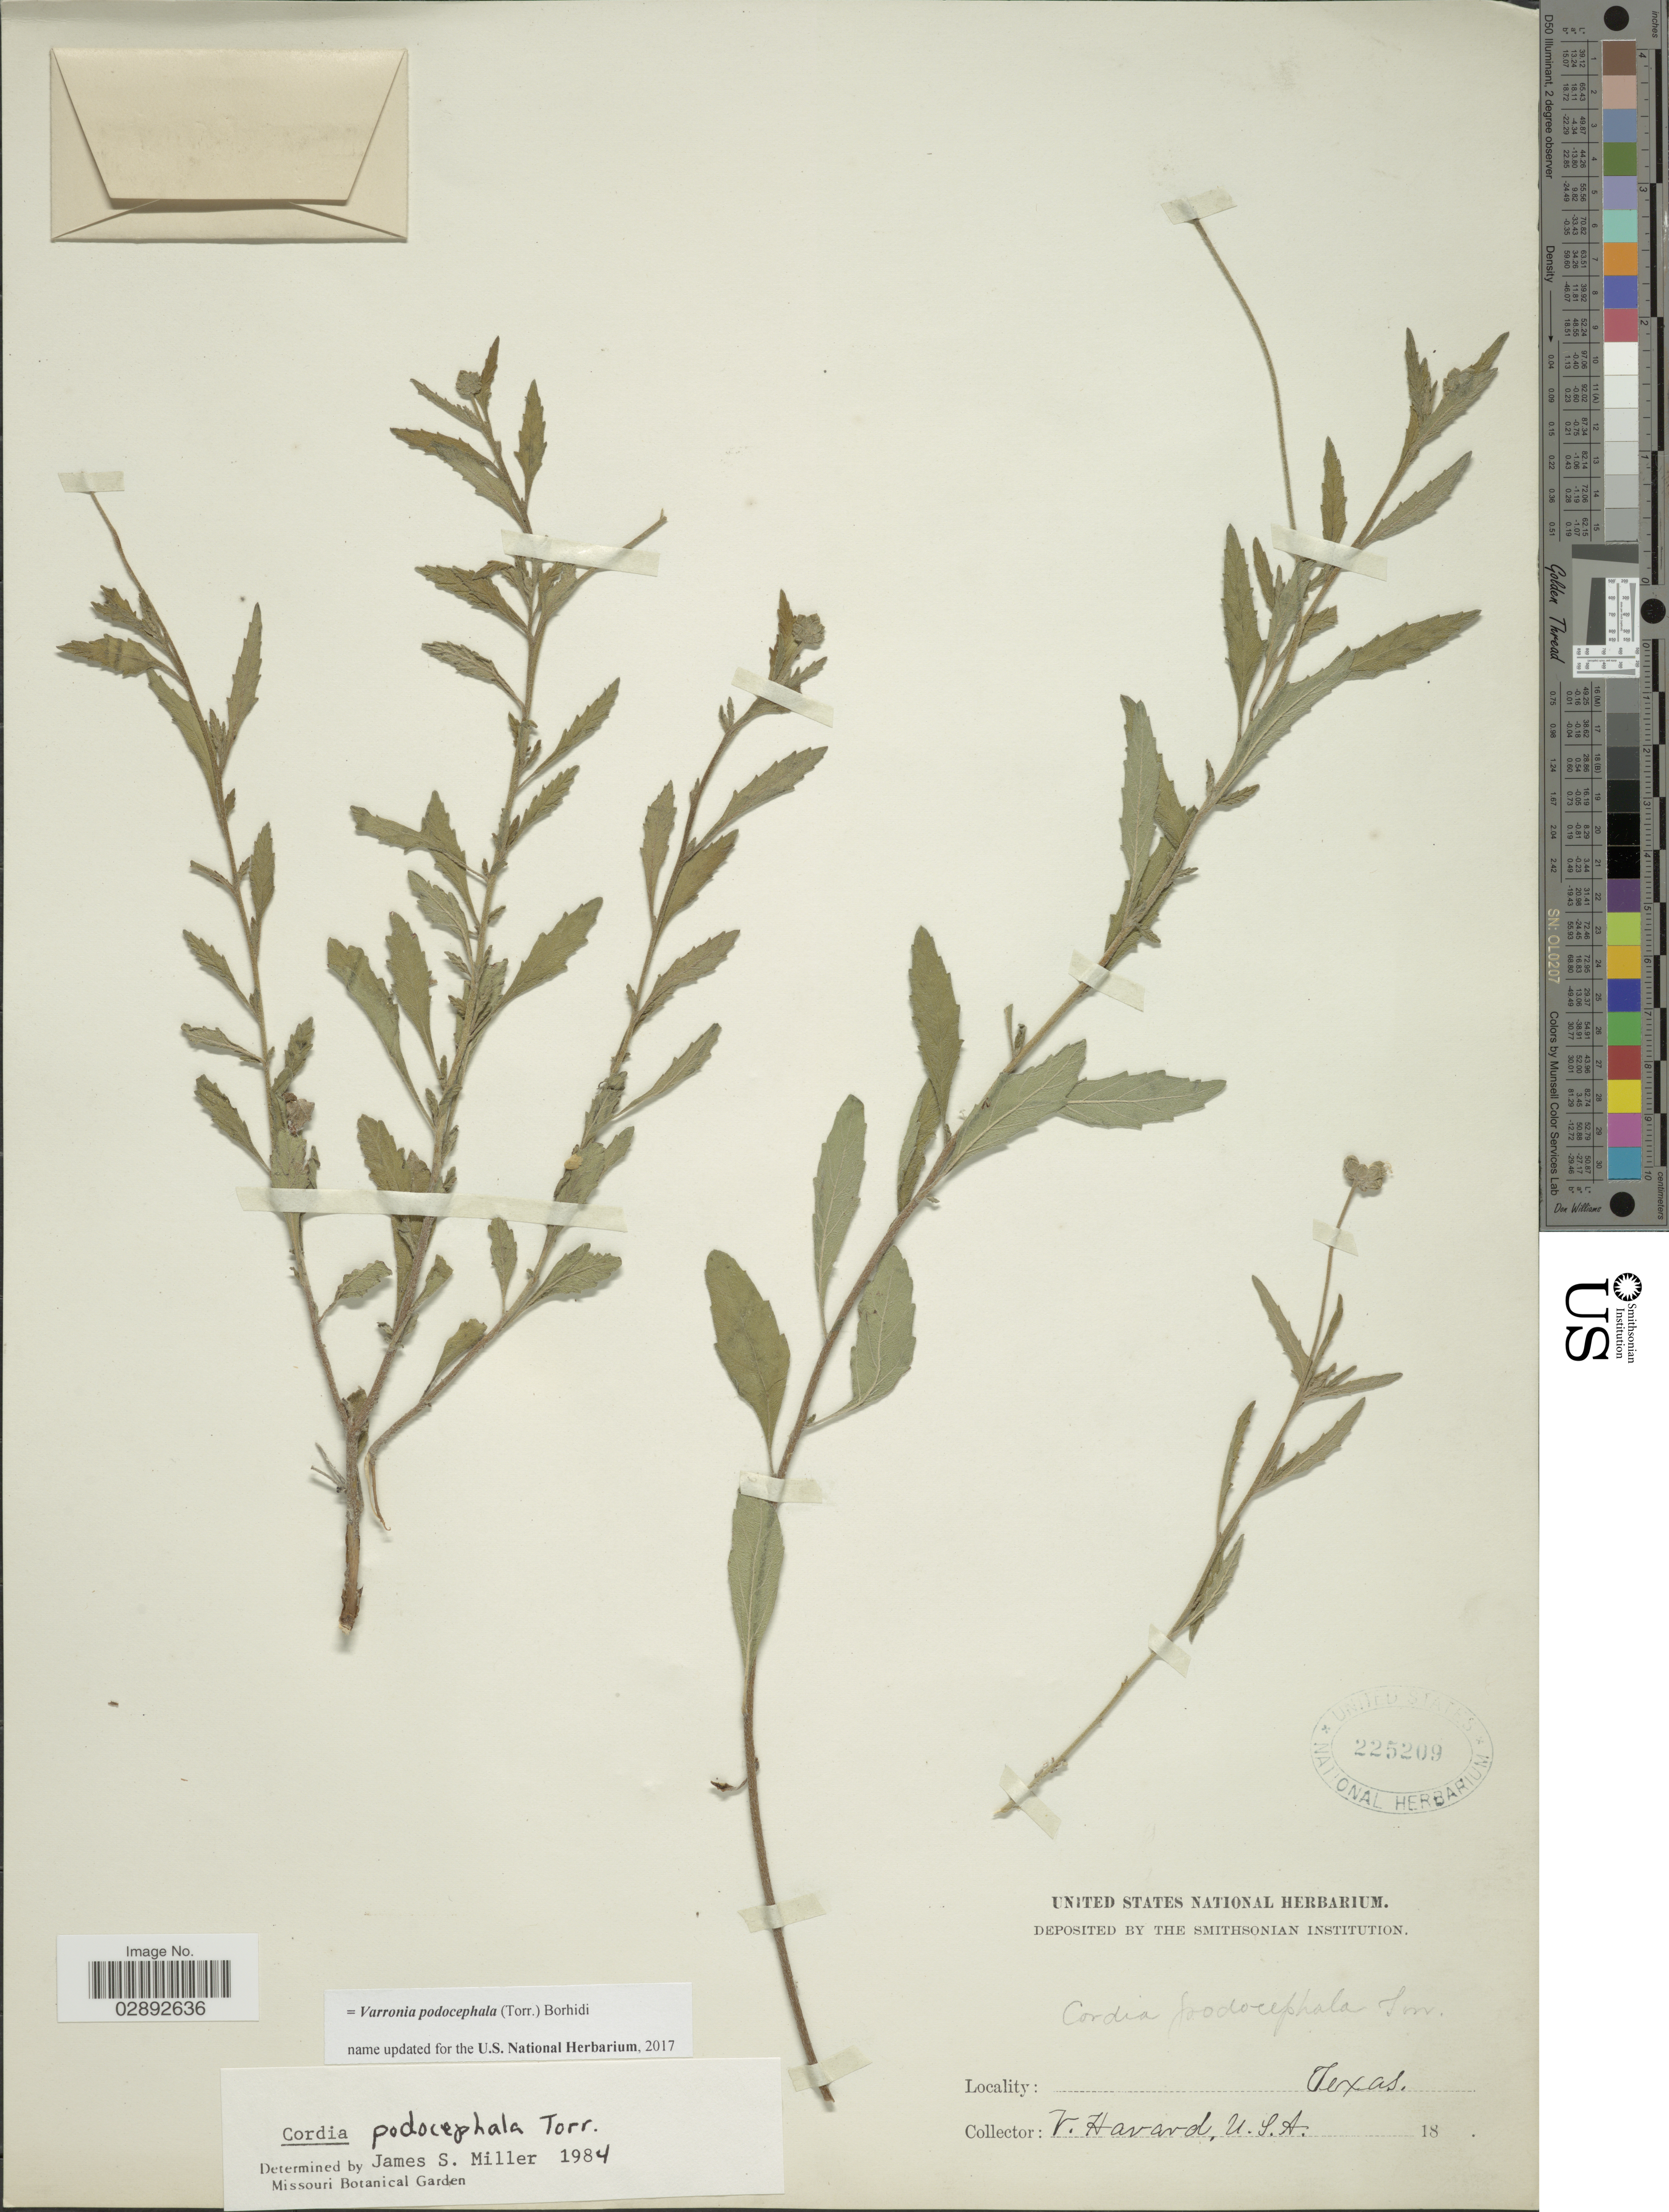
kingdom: Plantae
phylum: Tracheophyta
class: Magnoliopsida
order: Boraginales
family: Cordiaceae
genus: Varronia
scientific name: Varronia podocephala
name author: (Torr.) Borhidi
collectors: V. Havard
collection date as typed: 18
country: United States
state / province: Texas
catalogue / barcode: US 225209